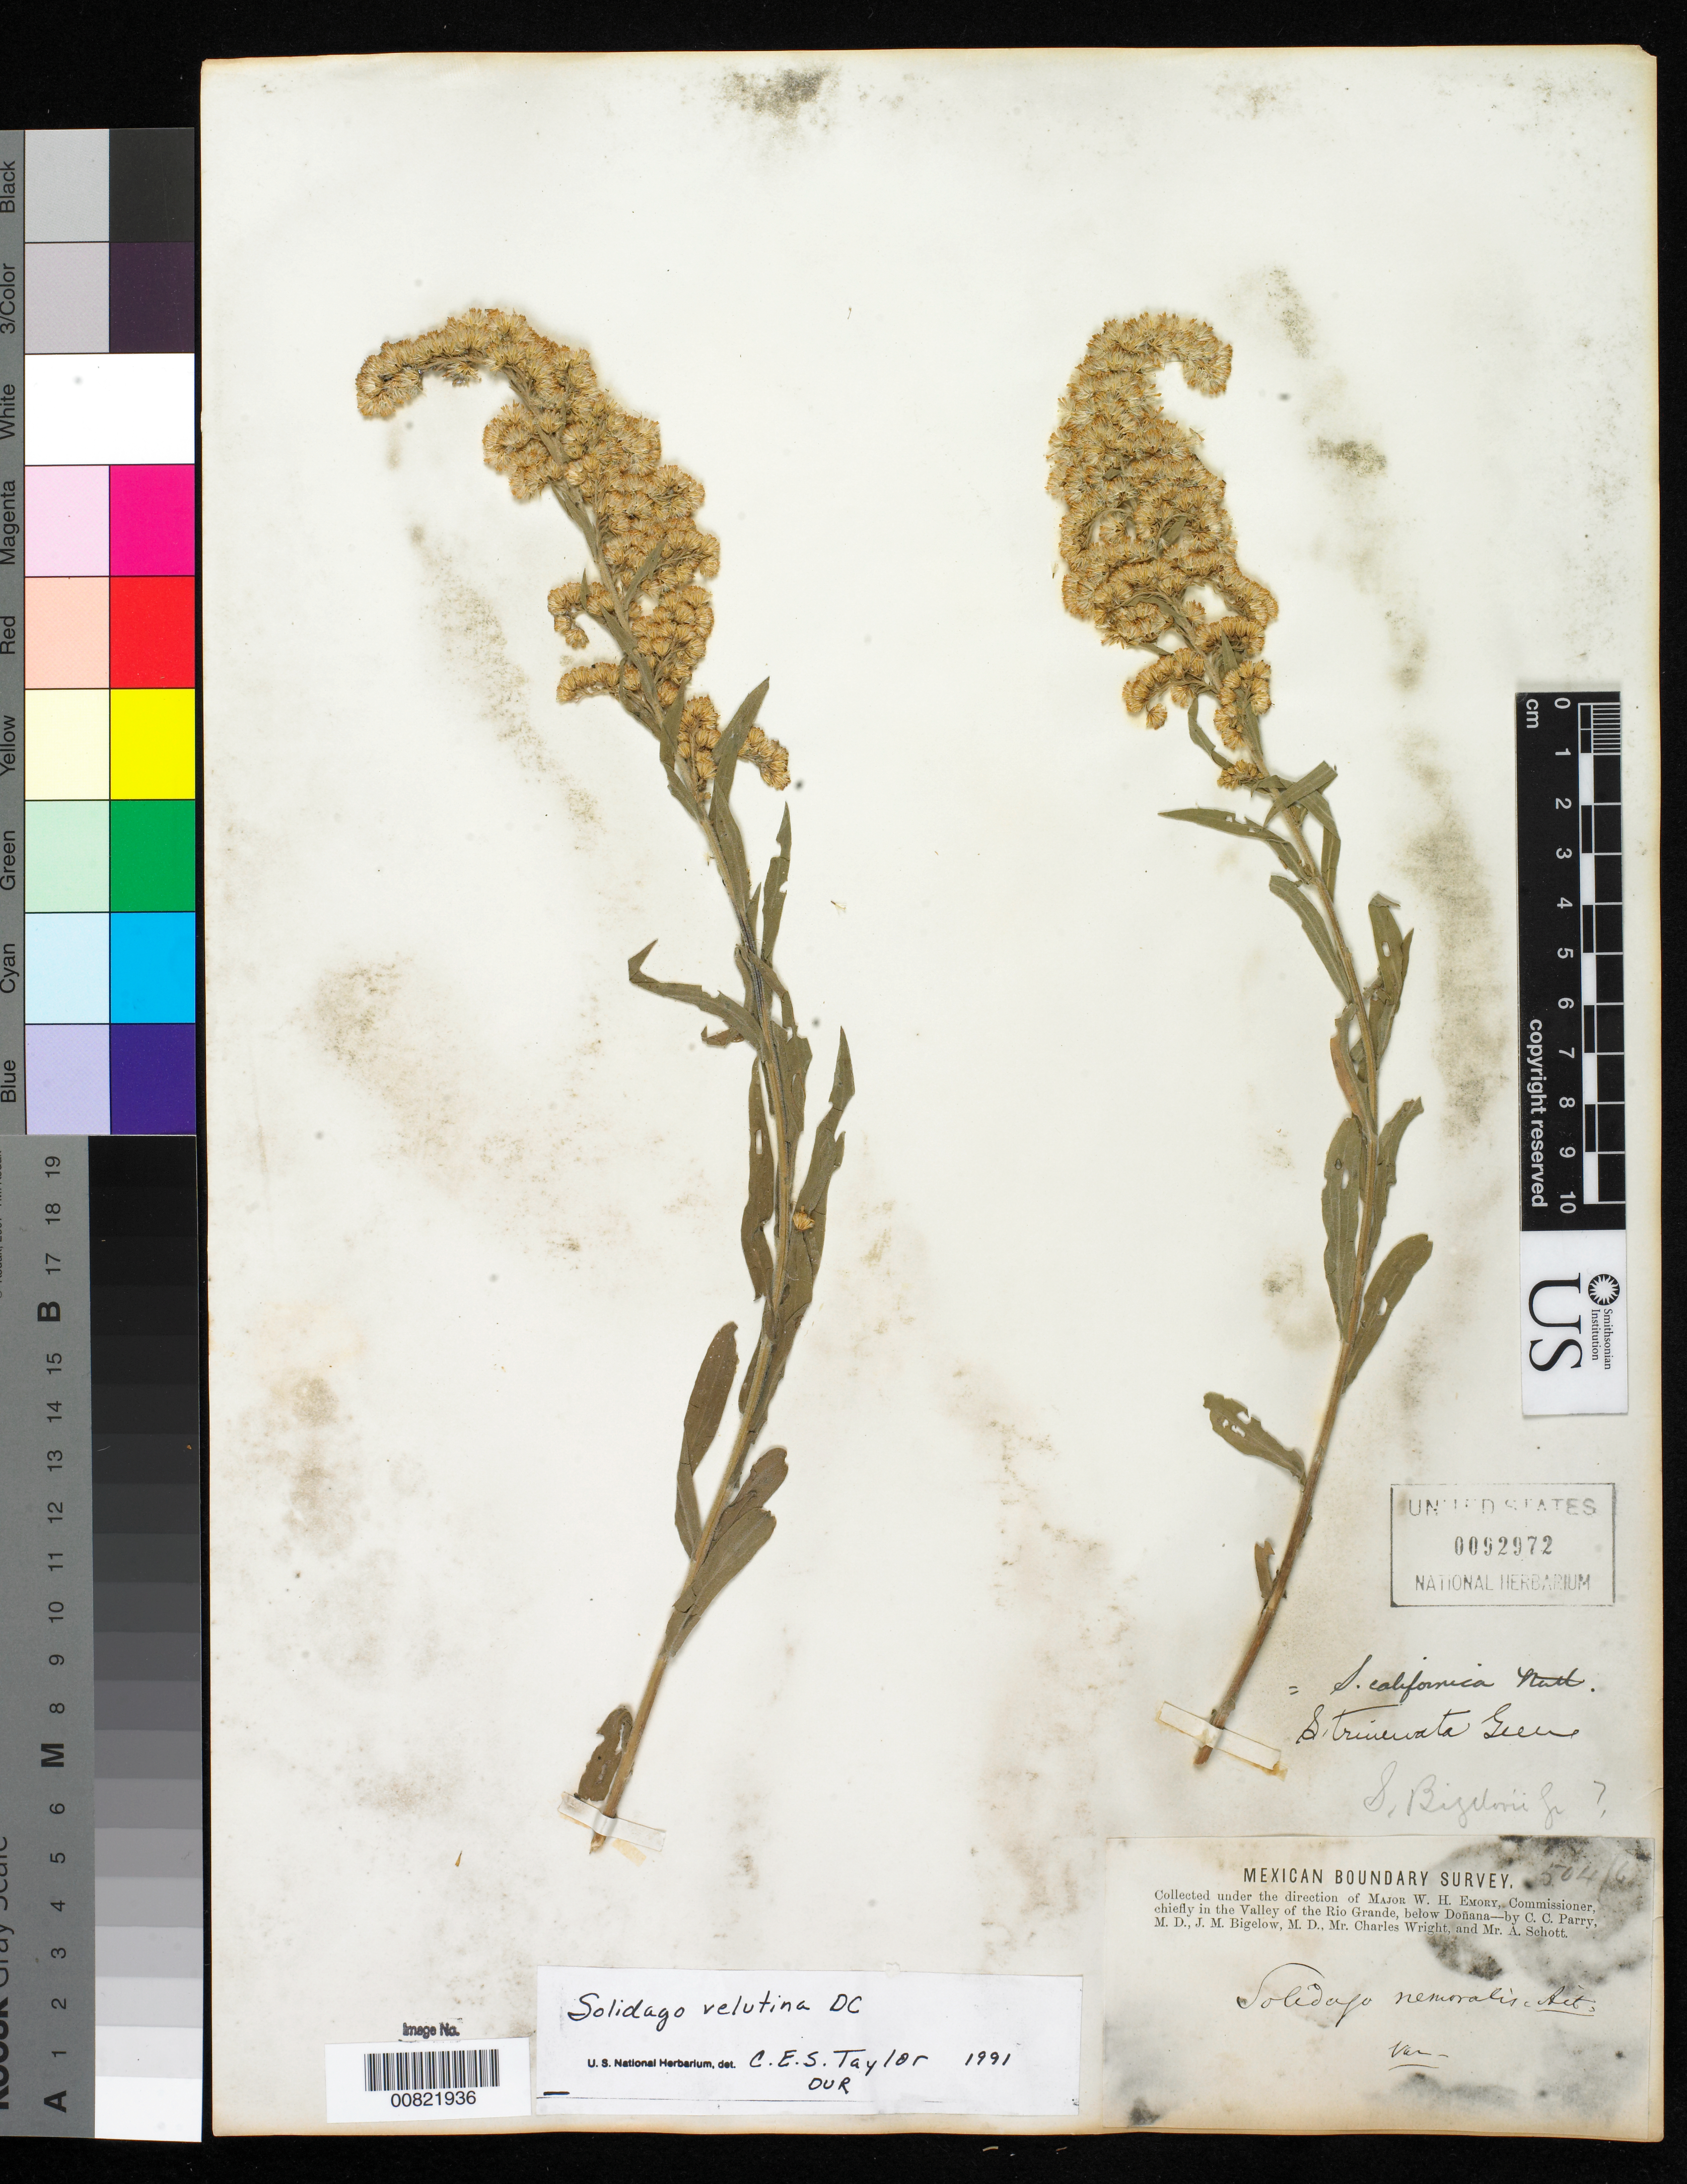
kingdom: Plantae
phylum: Tracheophyta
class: Magnoliopsida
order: Asterales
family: Asteraceae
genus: Solidago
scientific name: Solidago velutina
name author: DC.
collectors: C. C. Parry, J. M. Bigelow, C. Wright & A. C. V. Schott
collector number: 504c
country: United States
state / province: New Mexico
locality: Valley of the Rio Grande, below Doñana, New Mexico.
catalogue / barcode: US 92972